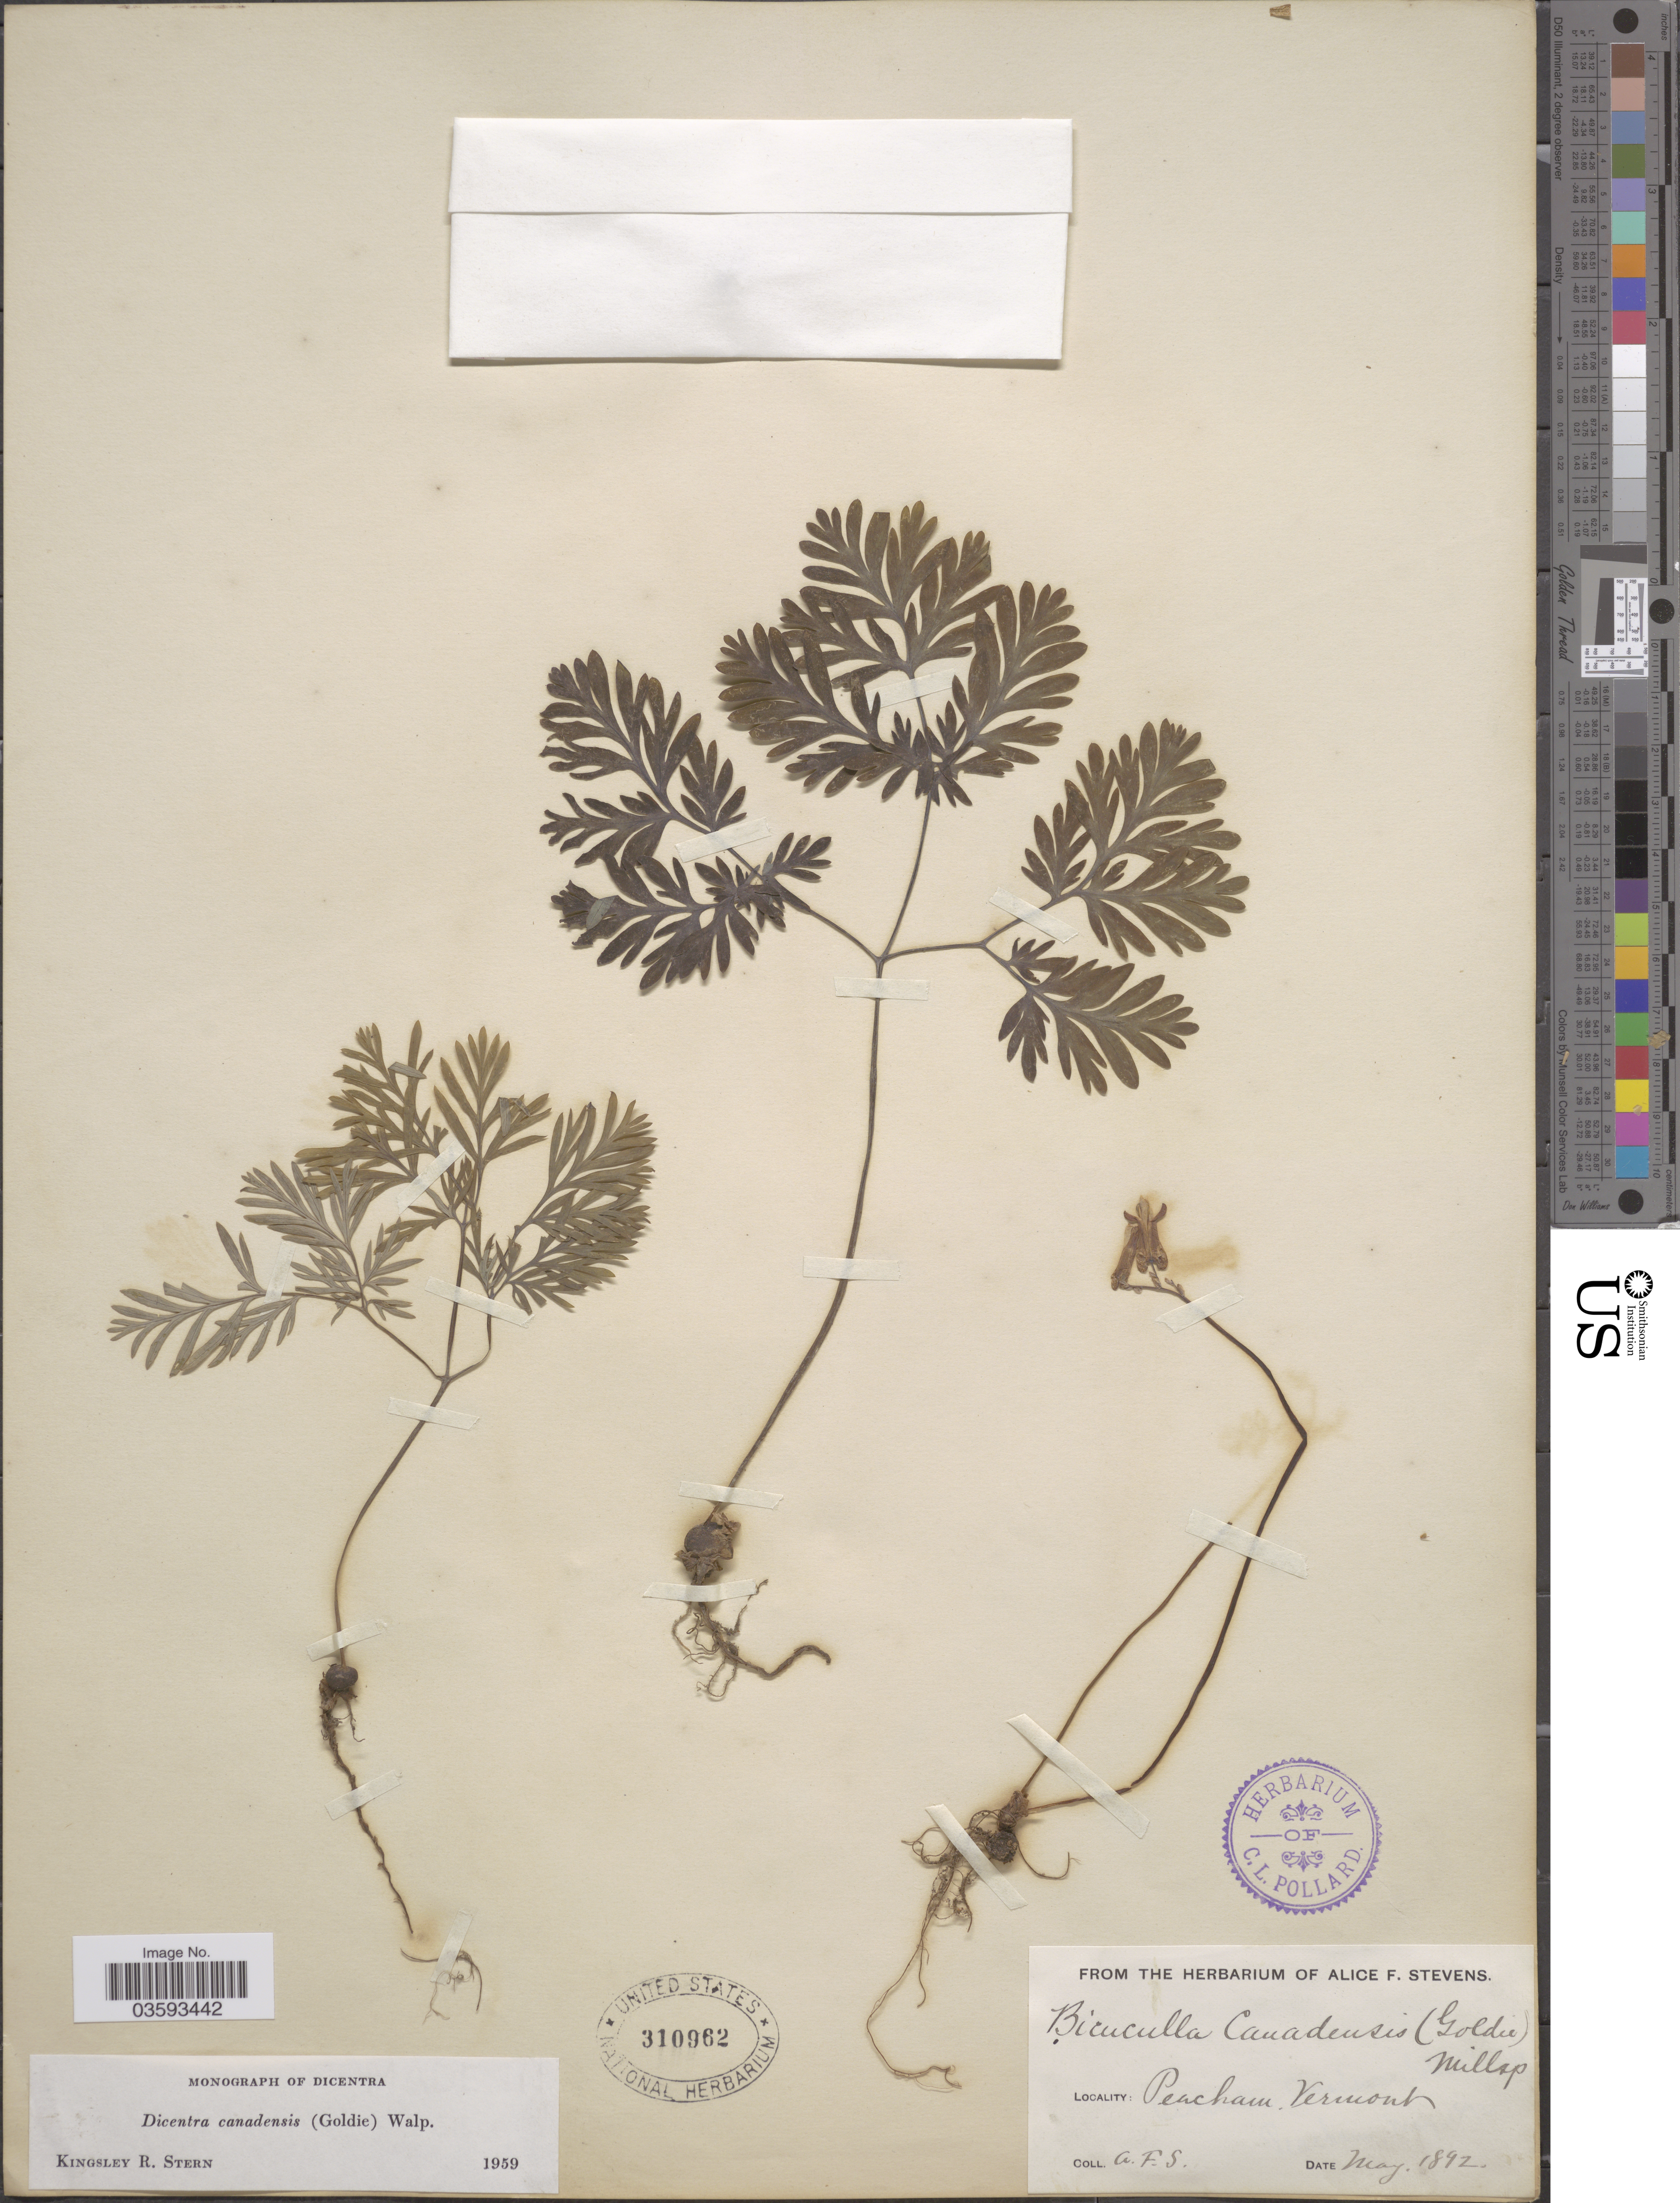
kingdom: Plantae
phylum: Tracheophyta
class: Magnoliopsida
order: Ranunculales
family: Papaveraceae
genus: Dicentra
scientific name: Dicentra canadensis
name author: (Goldie) Walp.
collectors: A. Stevens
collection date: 1892-05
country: United States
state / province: Vermont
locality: Peacham.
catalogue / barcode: US 310962